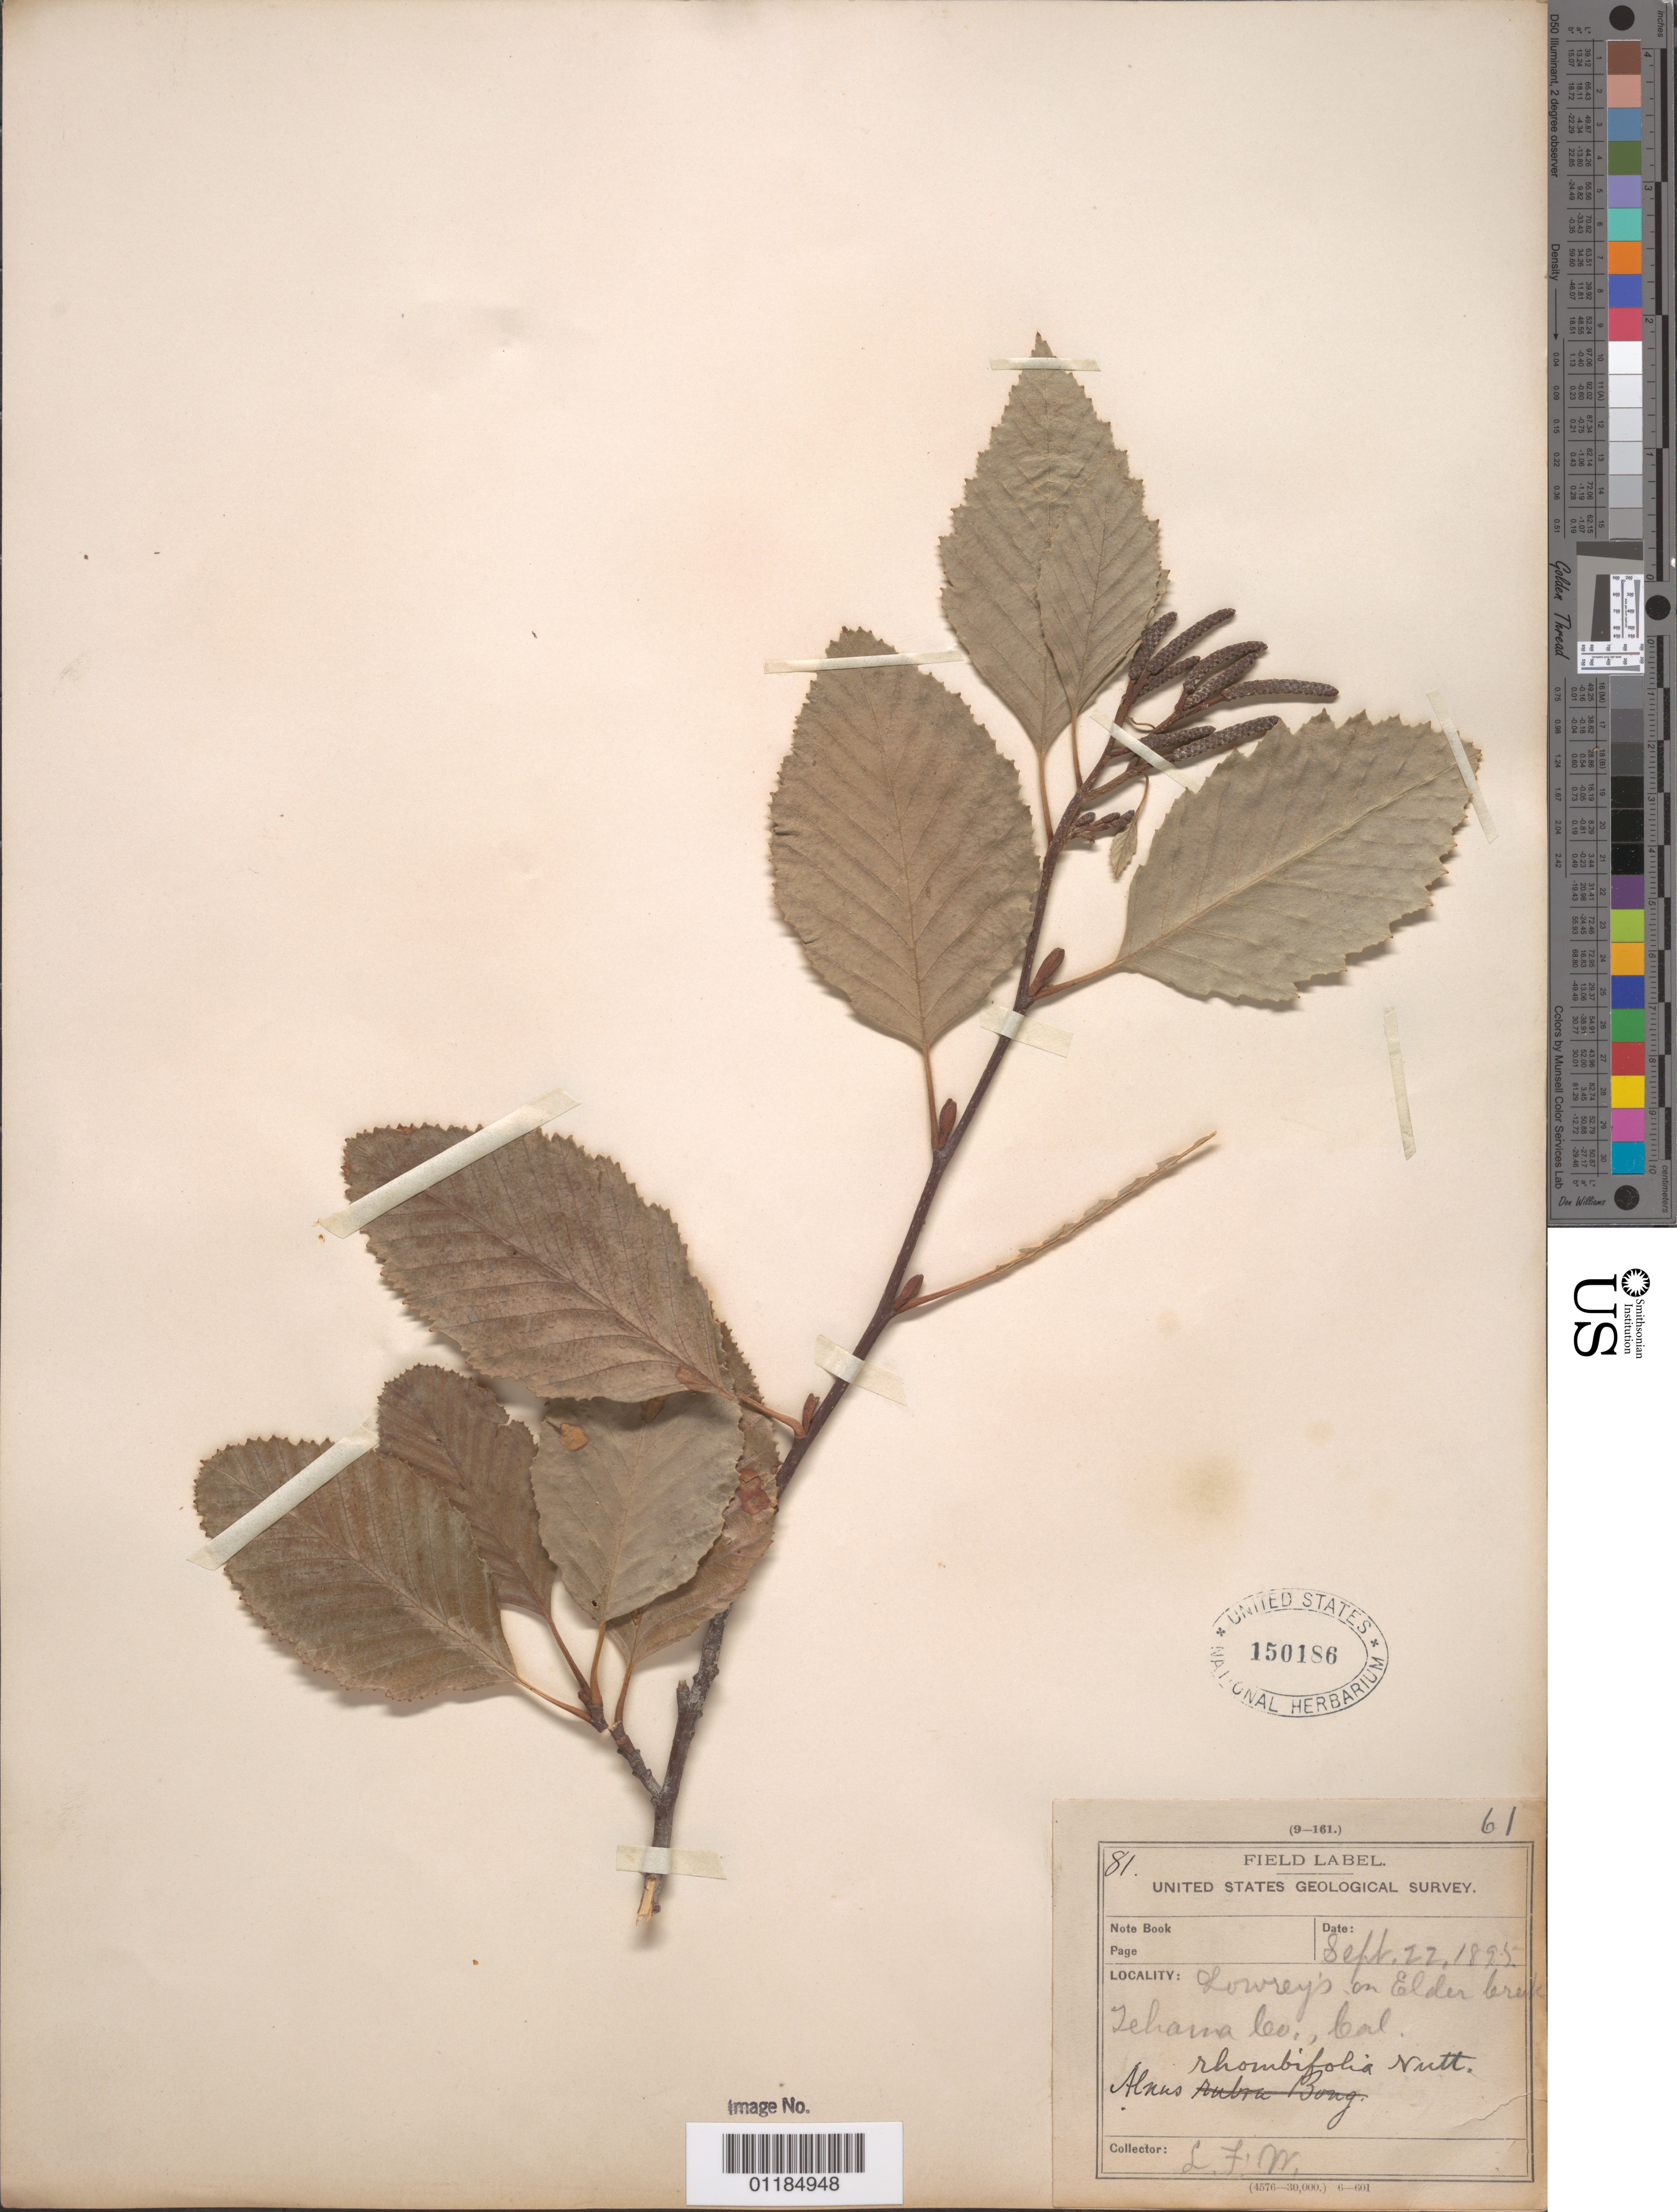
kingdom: Plantae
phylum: Tracheophyta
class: Magnoliopsida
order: Fagales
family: Betulaceae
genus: Alnus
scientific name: Alnus rhombifolia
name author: Nutt.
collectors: L. F. Ward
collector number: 81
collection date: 1895-09-22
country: United States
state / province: California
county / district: Tehama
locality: Lowrey's, Elder Creek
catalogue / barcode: US 150186